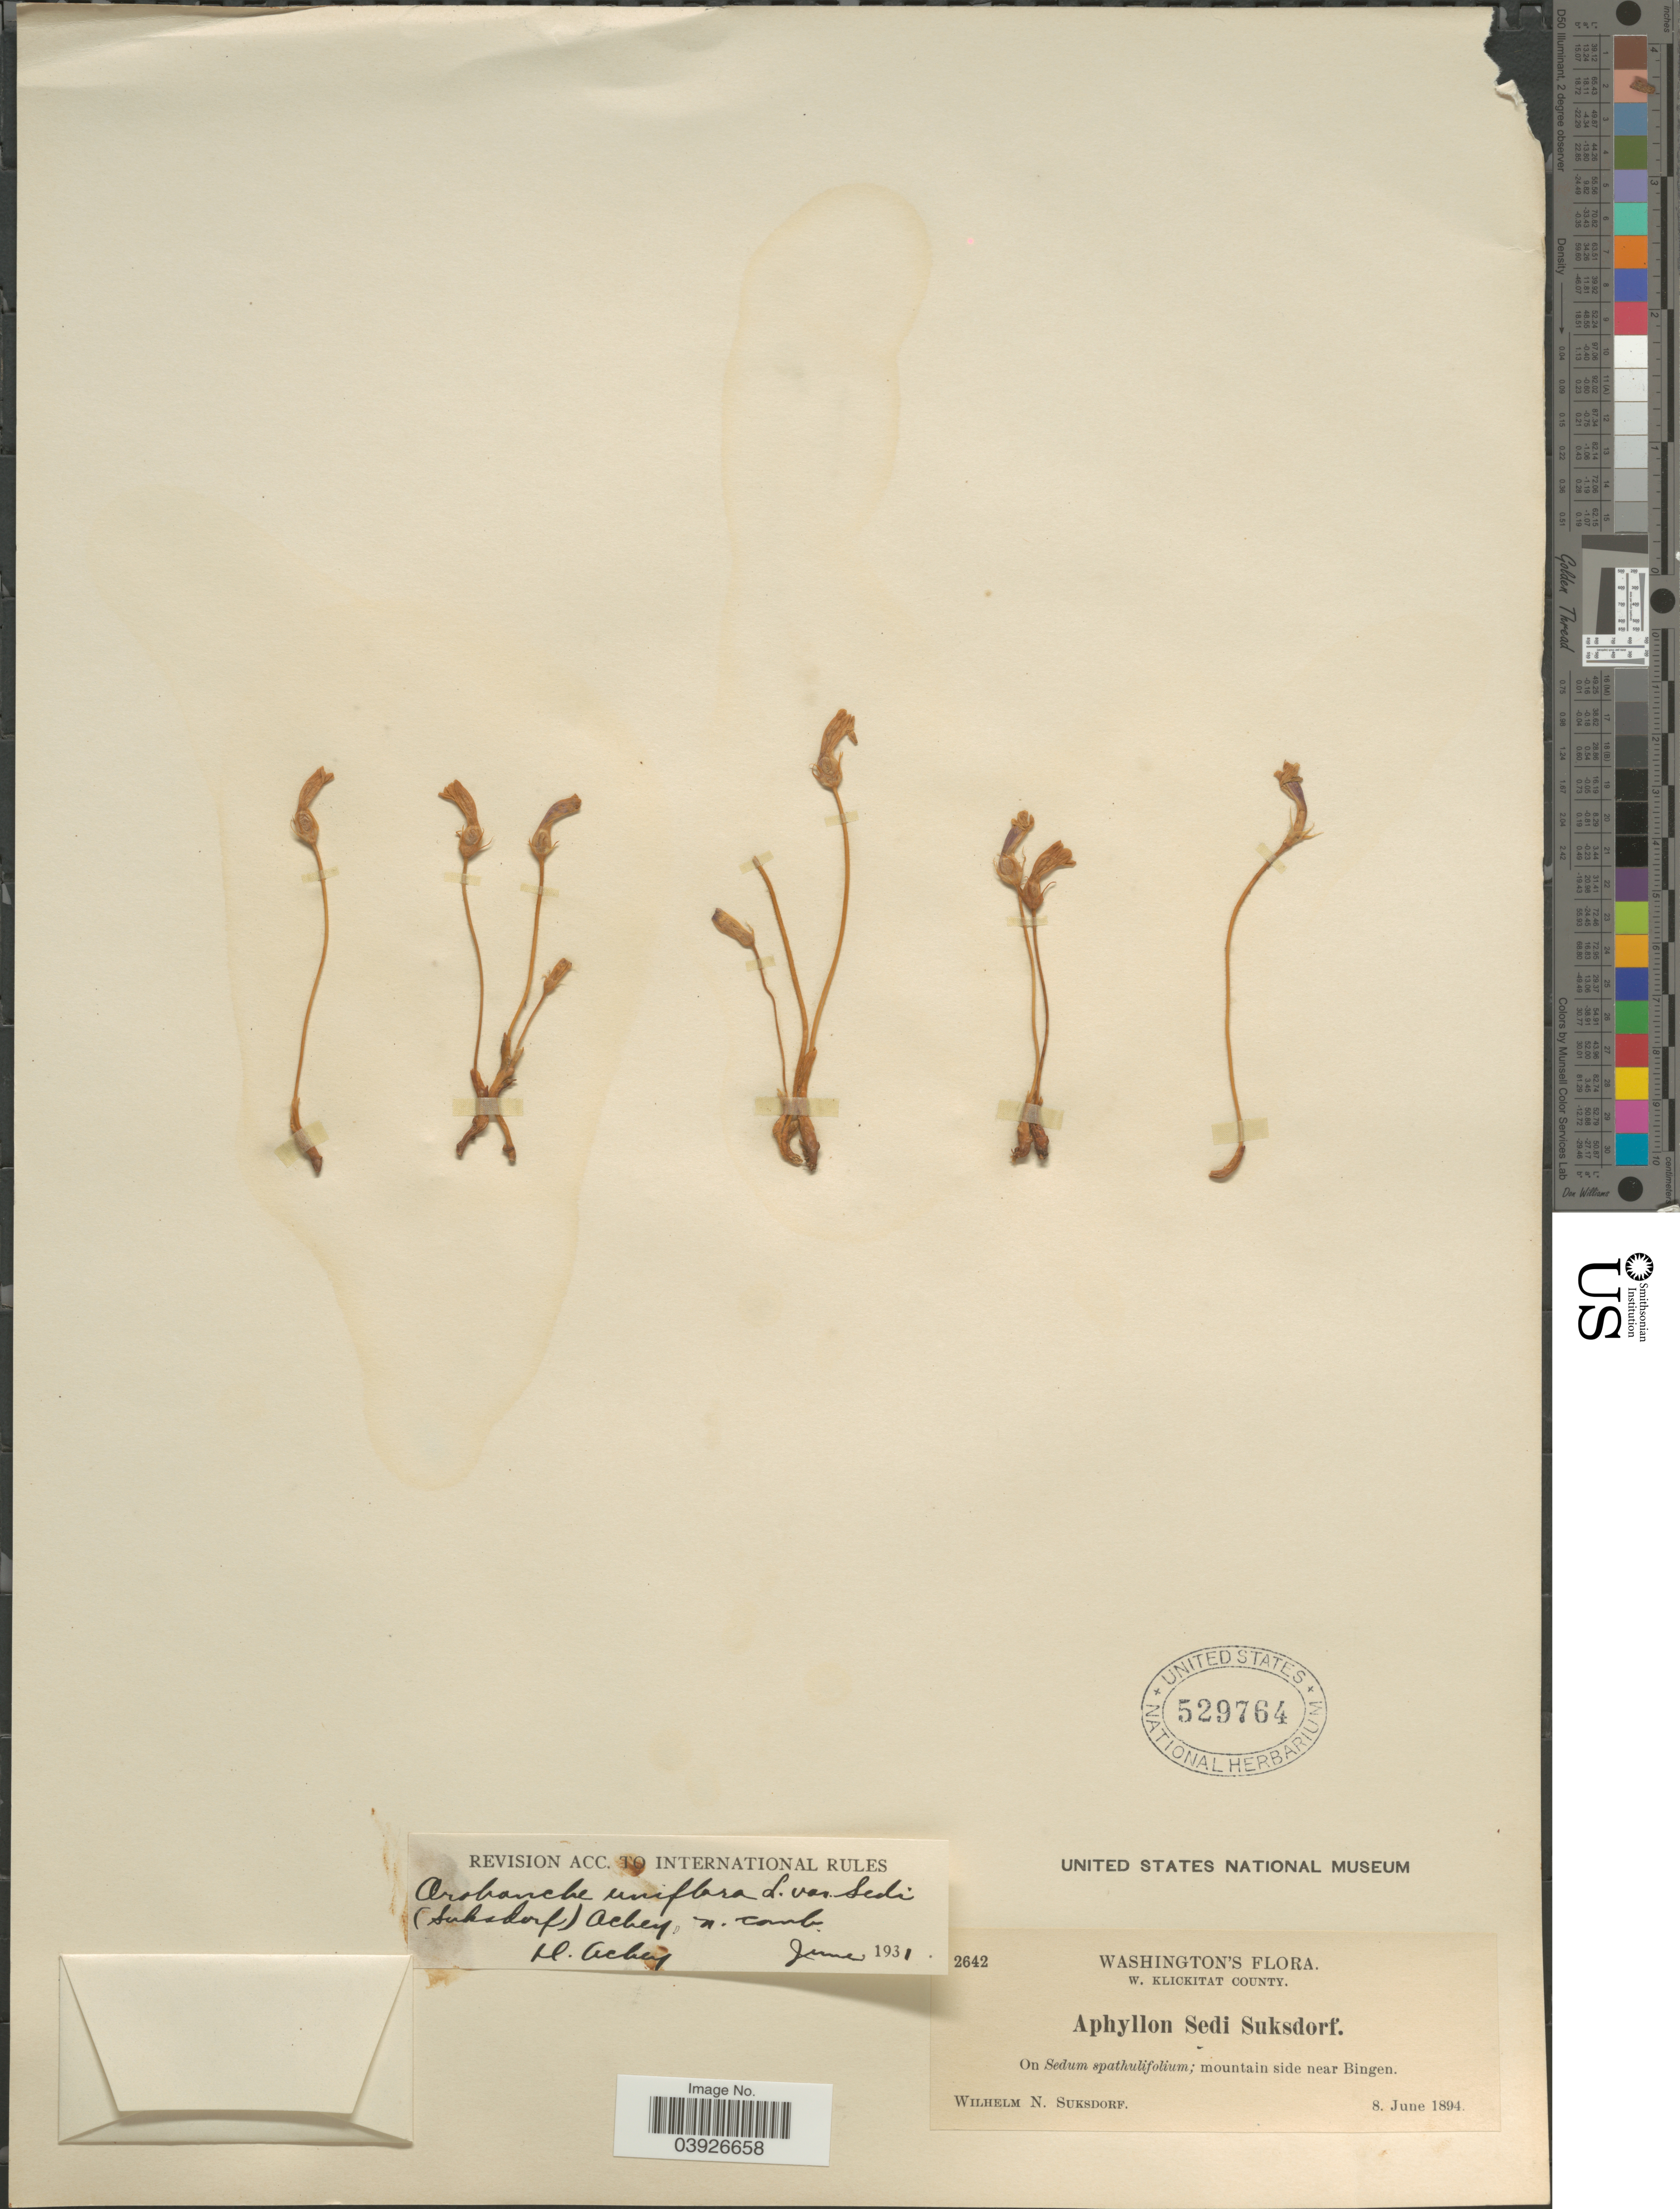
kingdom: Plantae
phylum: Tracheophyta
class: Magnoliopsida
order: Lamiales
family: Orobanchaceae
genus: Aphyllon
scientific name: Aphyllon sedi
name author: Suksd.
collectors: W. N. Suksdorf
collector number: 2642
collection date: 1894-06-08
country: United States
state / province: Washington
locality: Mountain side near Bingen.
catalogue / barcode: US 529764